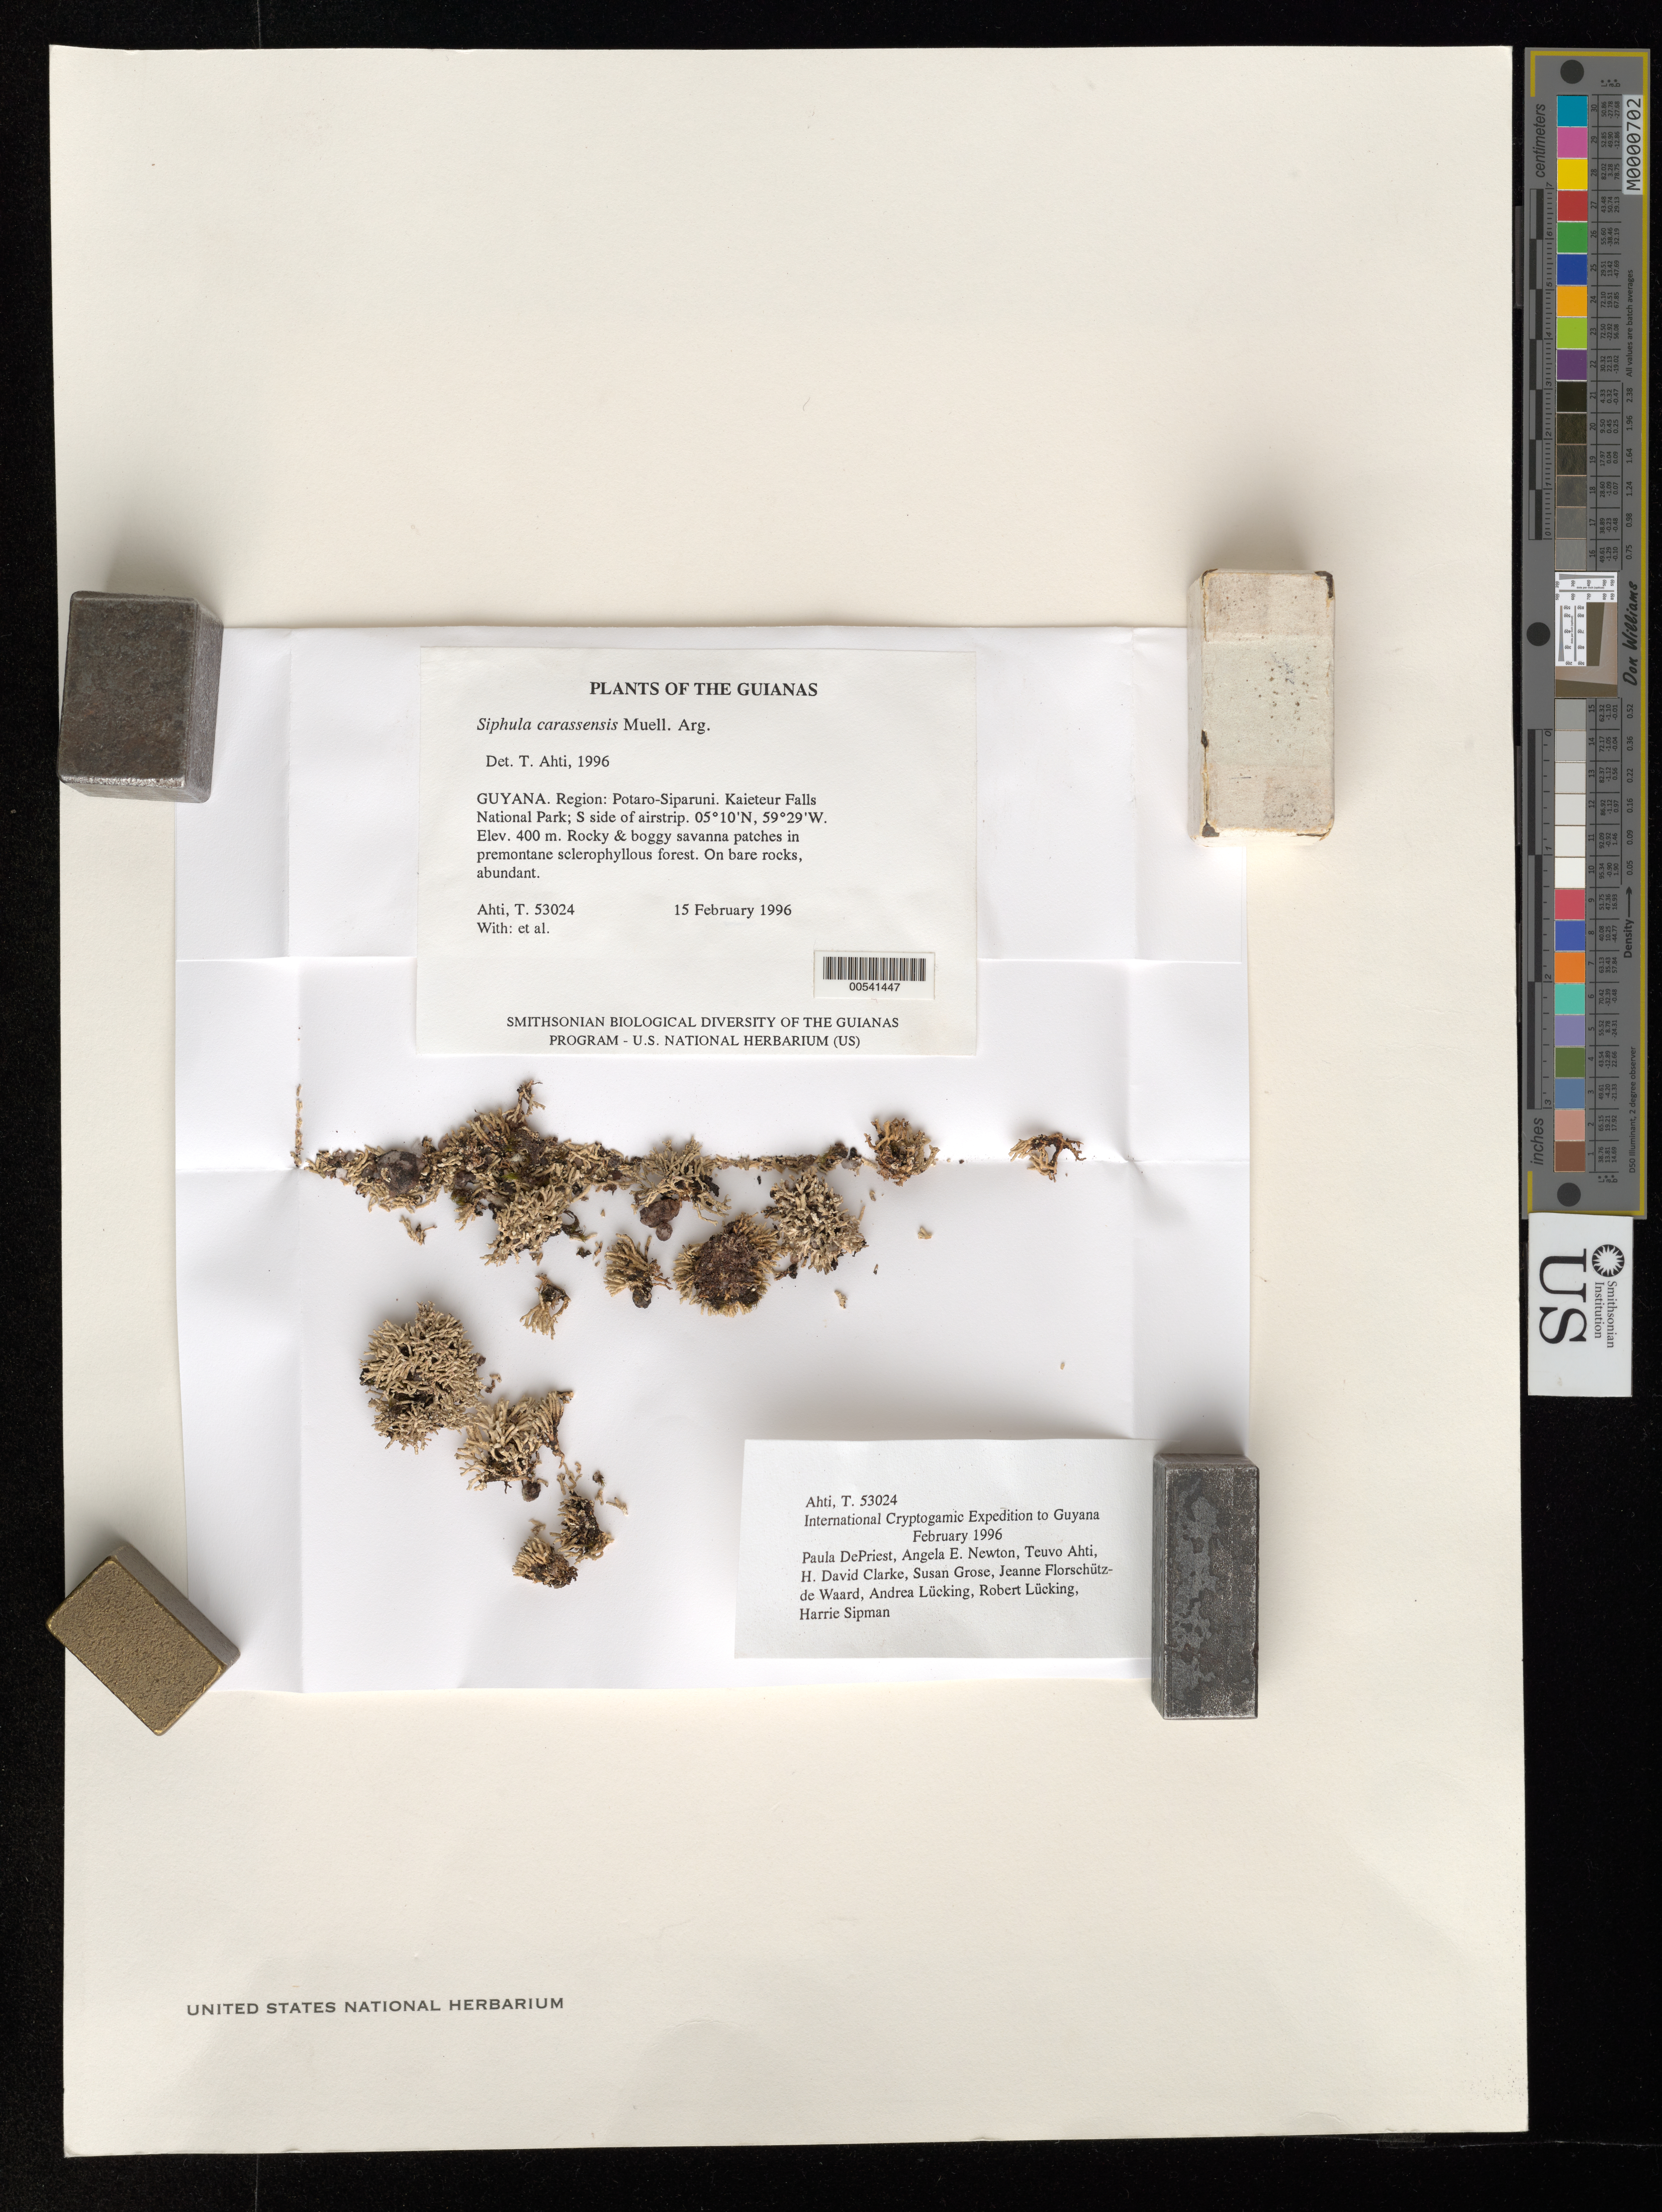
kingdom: Fungi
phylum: Ascomycota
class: Lecanoromycetes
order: Pertusariales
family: Icmadophilaceae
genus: Siphula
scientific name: Siphula carassensis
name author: Müll. Arg.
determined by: Ahti, Teuvo T.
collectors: T. T. Ahti et al.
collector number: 53024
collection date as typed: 15 February 1996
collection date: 1996-02-15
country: Guyana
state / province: Potaro-Siparuni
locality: Kaieteur Falls National Park; S side of airstrip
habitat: Rocky & boggy savanna patches in premontane sclerophyllous forest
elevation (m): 400